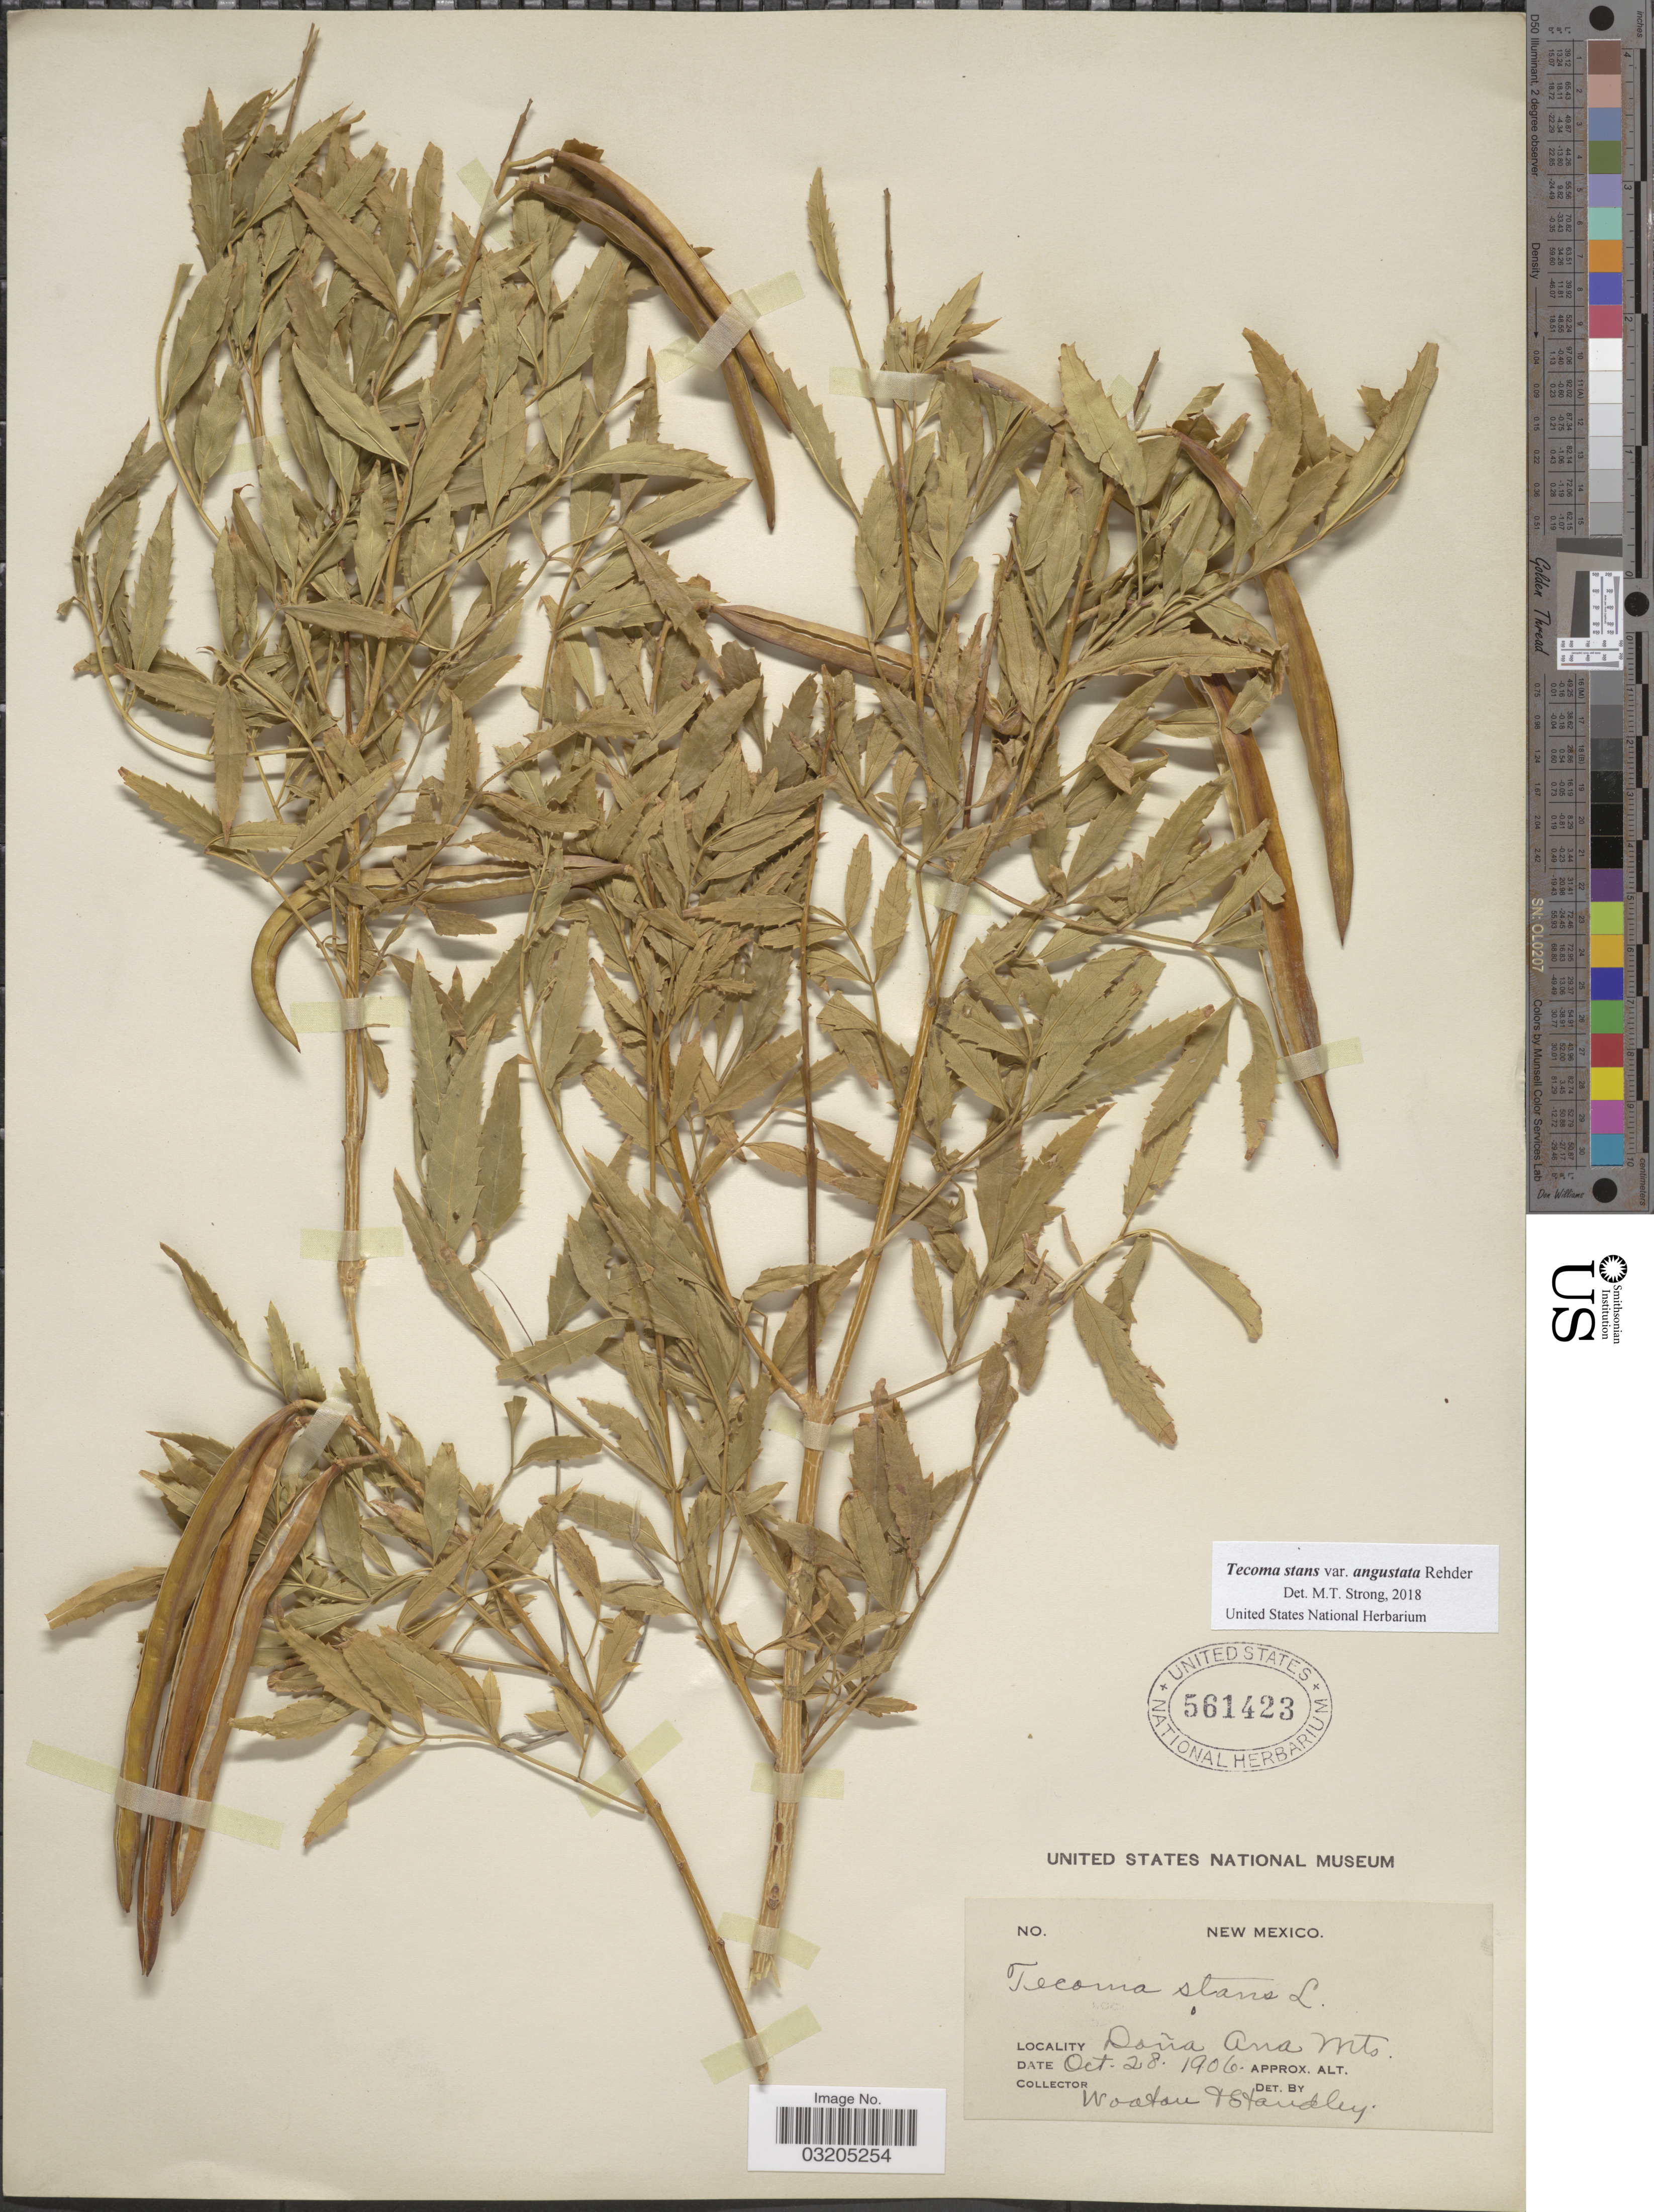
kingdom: Plantae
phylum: Tracheophyta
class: Magnoliopsida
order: Lamiales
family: Bignoniaceae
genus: Tecoma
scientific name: Tecoma stans var. angustata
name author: Rehder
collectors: E. O. Wooton & Standley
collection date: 1906-10-28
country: United States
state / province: New Mexico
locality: Doña Ana Mts.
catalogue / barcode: US 561423